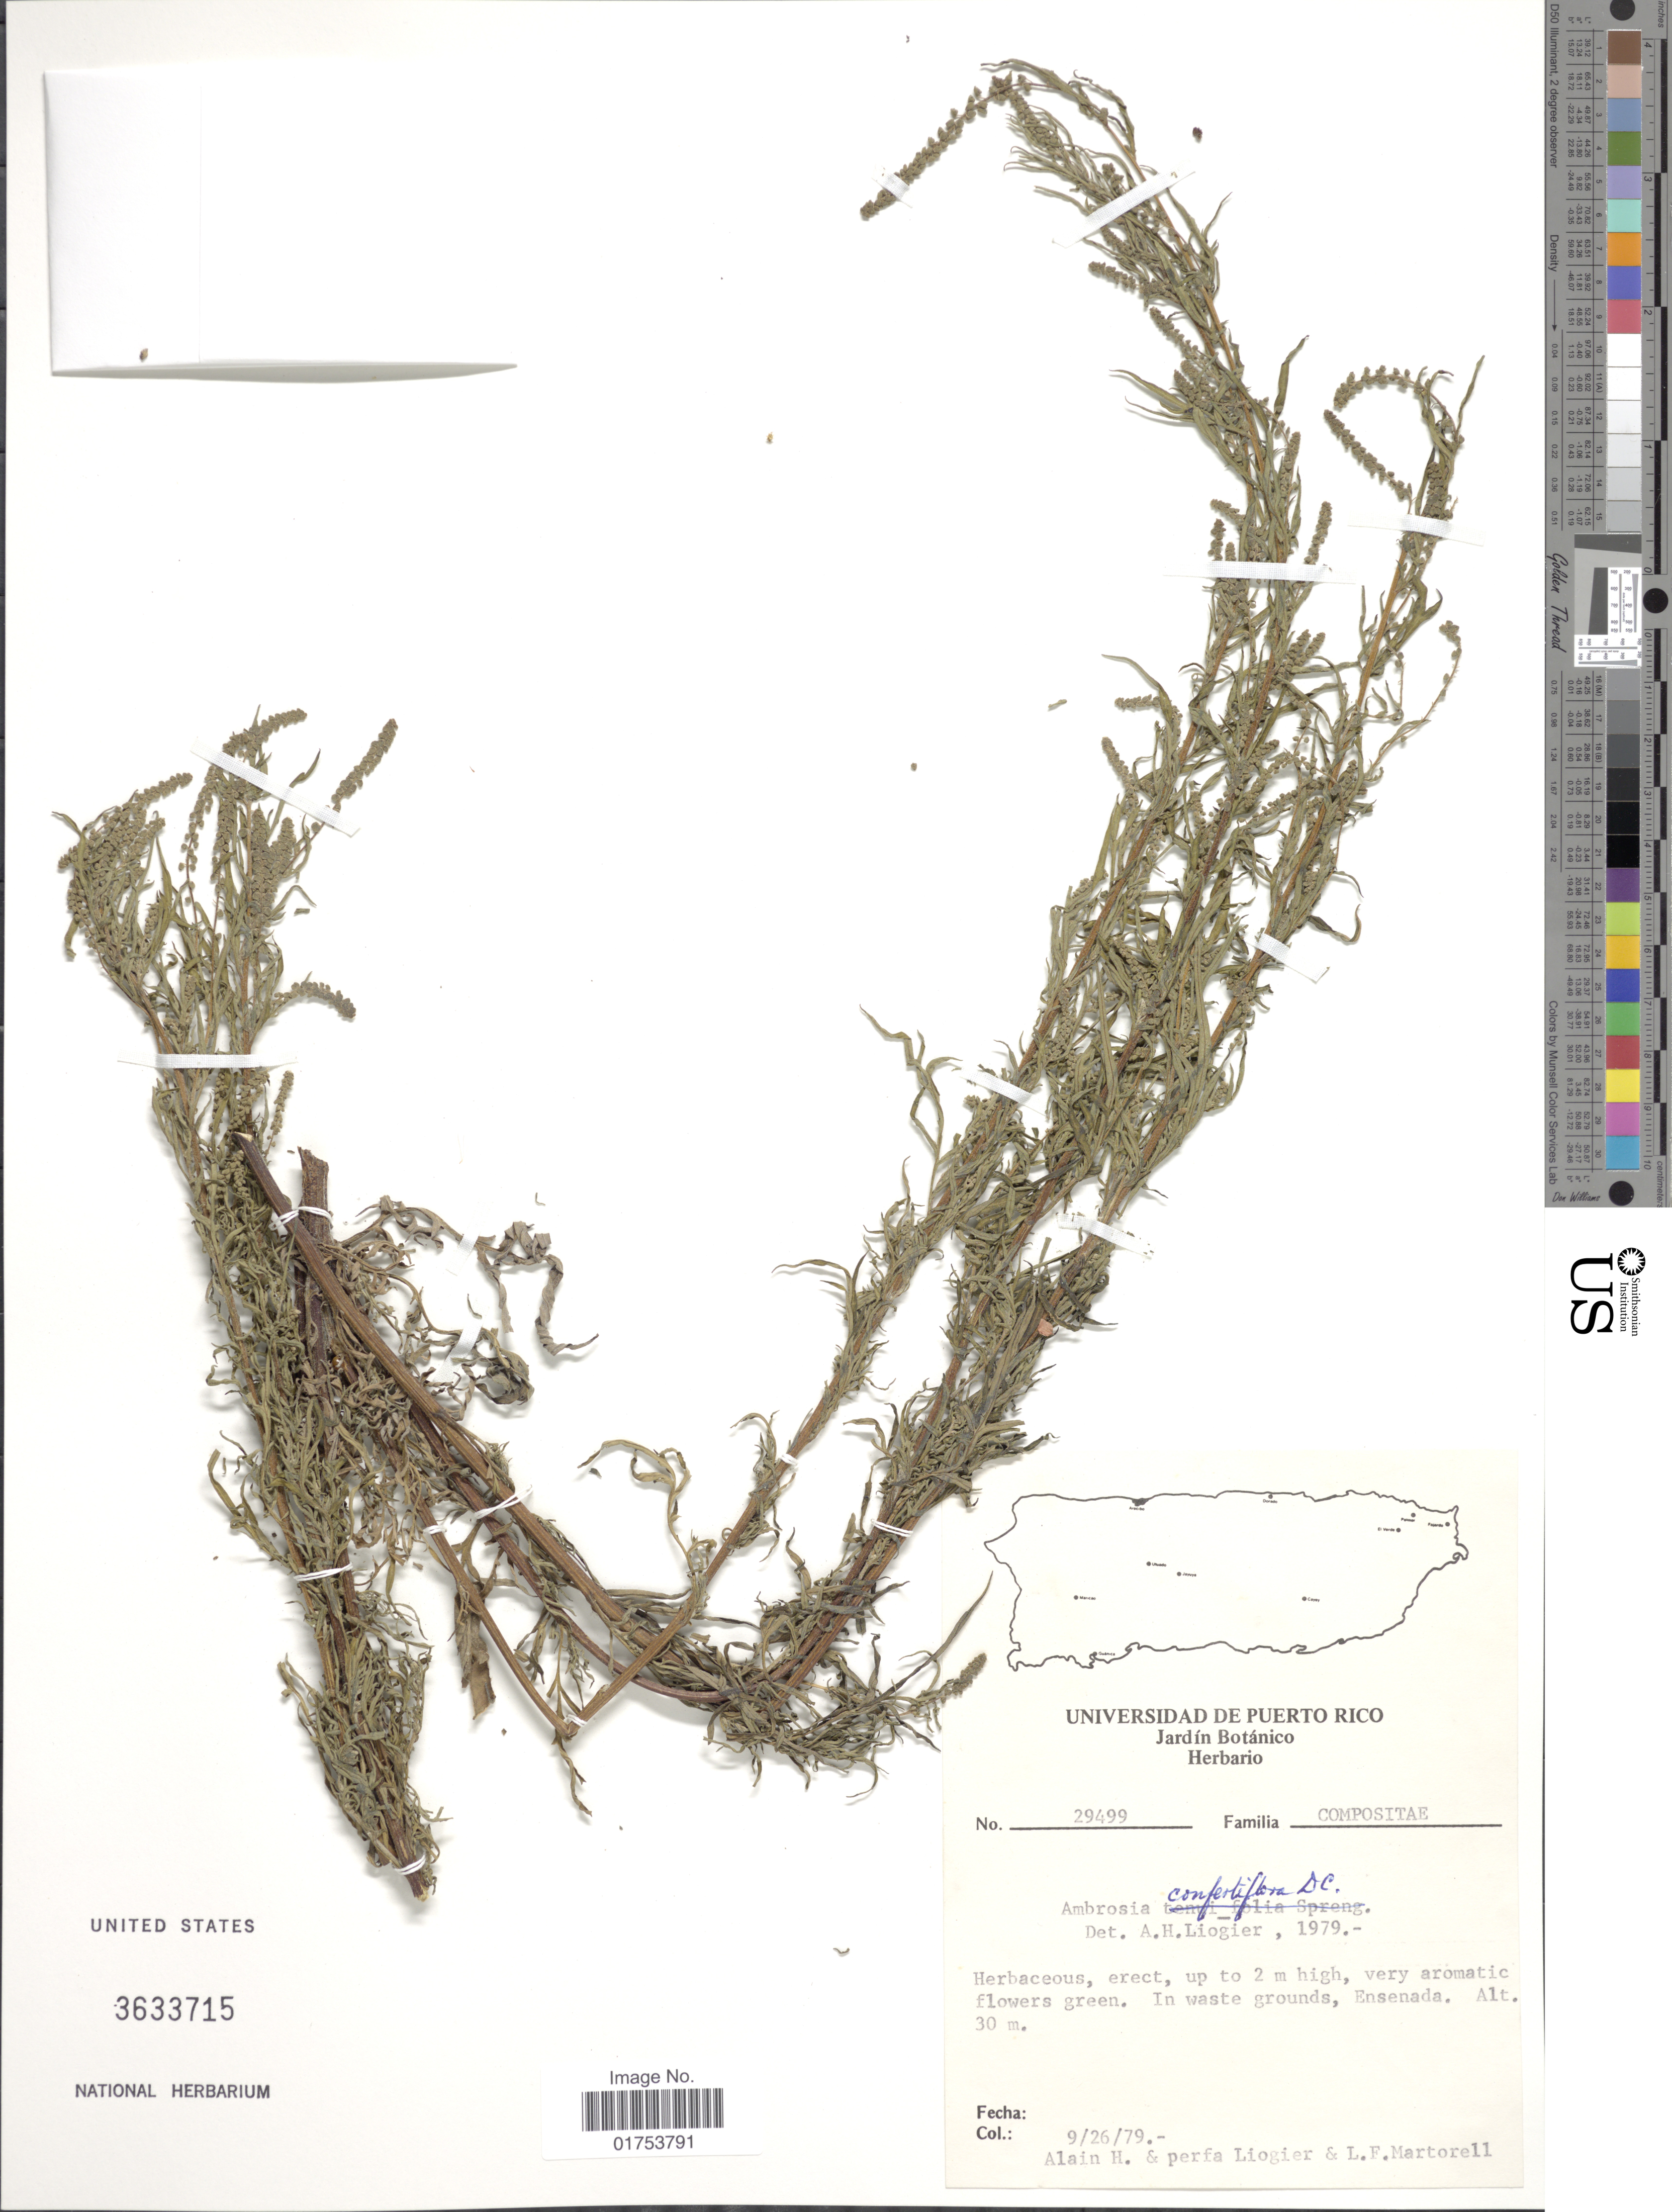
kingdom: Plantae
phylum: Tracheophyta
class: Magnoliopsida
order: Asterales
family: Asteraceae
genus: Ambrosia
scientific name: Ambrosia confertiflora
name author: DC.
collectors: A. H. Liogier, M. P. Liogier & L. Martorell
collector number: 29499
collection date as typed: Transcribed d/m/y: 26/9/79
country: Puerto Rico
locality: Ensenada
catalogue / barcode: US 3633715